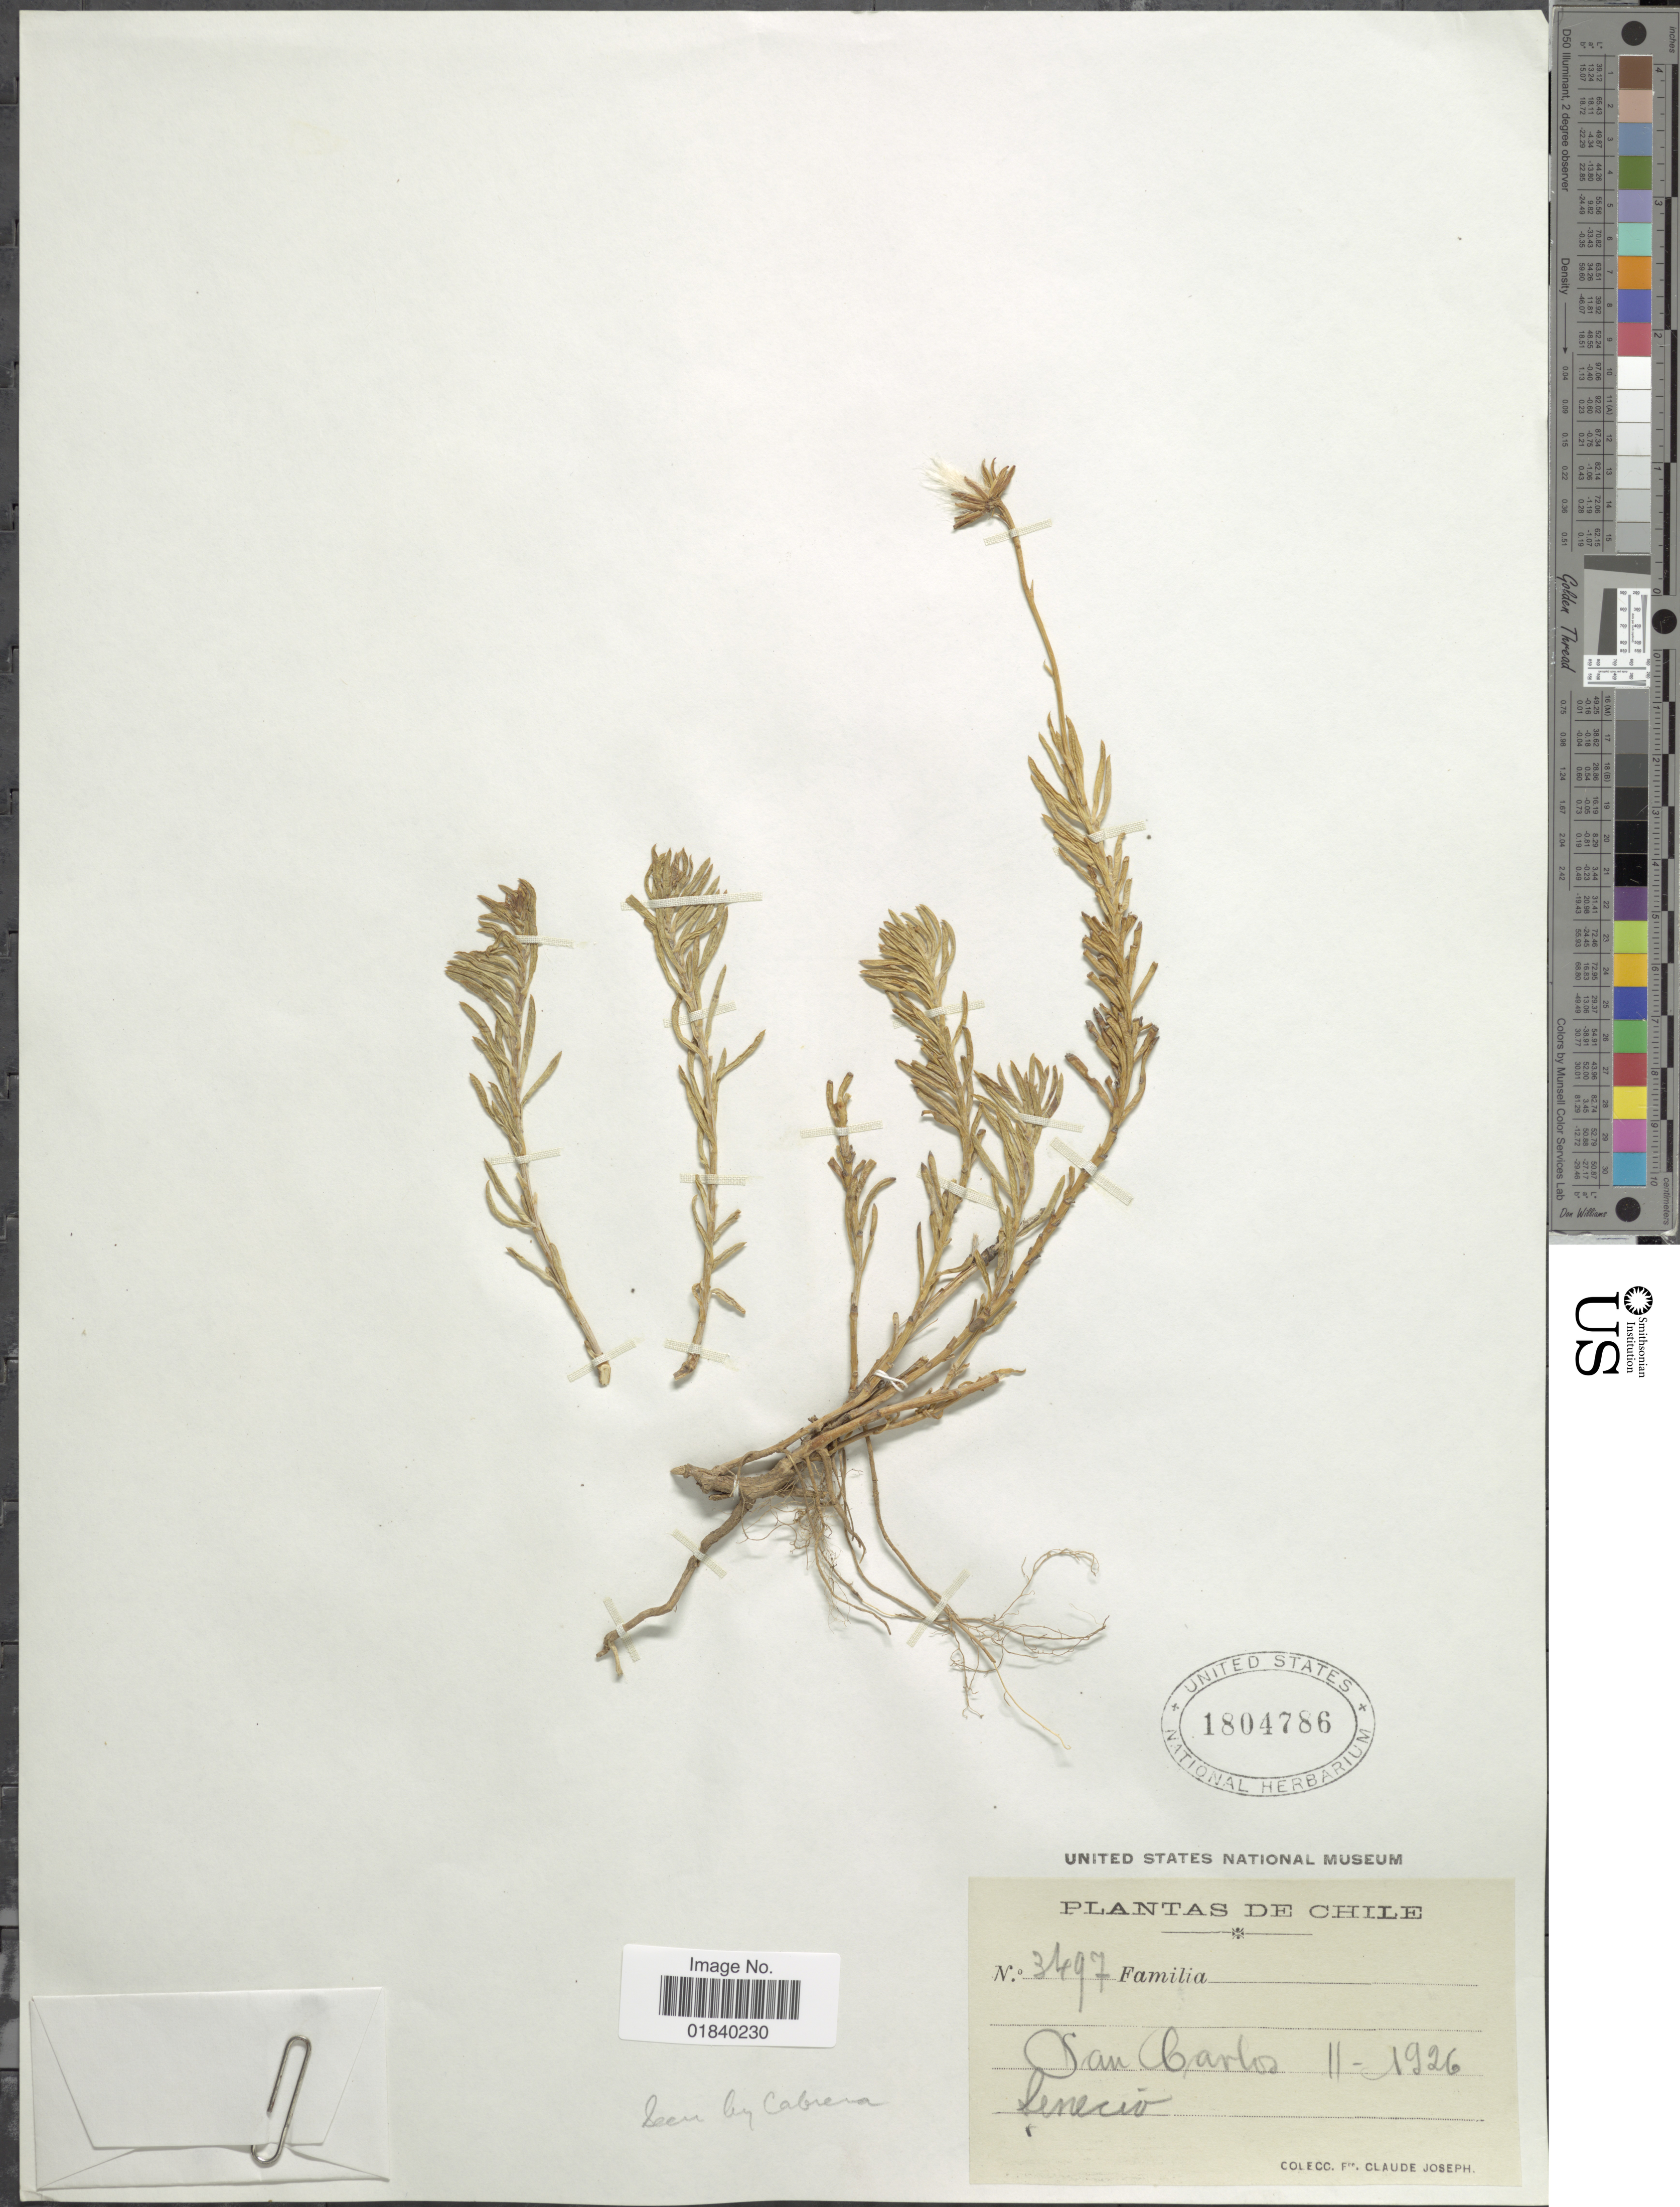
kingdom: Plantae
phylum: Tracheophyta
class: Magnoliopsida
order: Asterales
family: Asteraceae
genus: Senecio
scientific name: Senecio sp.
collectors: Bro. Claude-Joseph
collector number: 3497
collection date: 1926-11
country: Chile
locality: Chile. San Carlos.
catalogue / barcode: US 184786